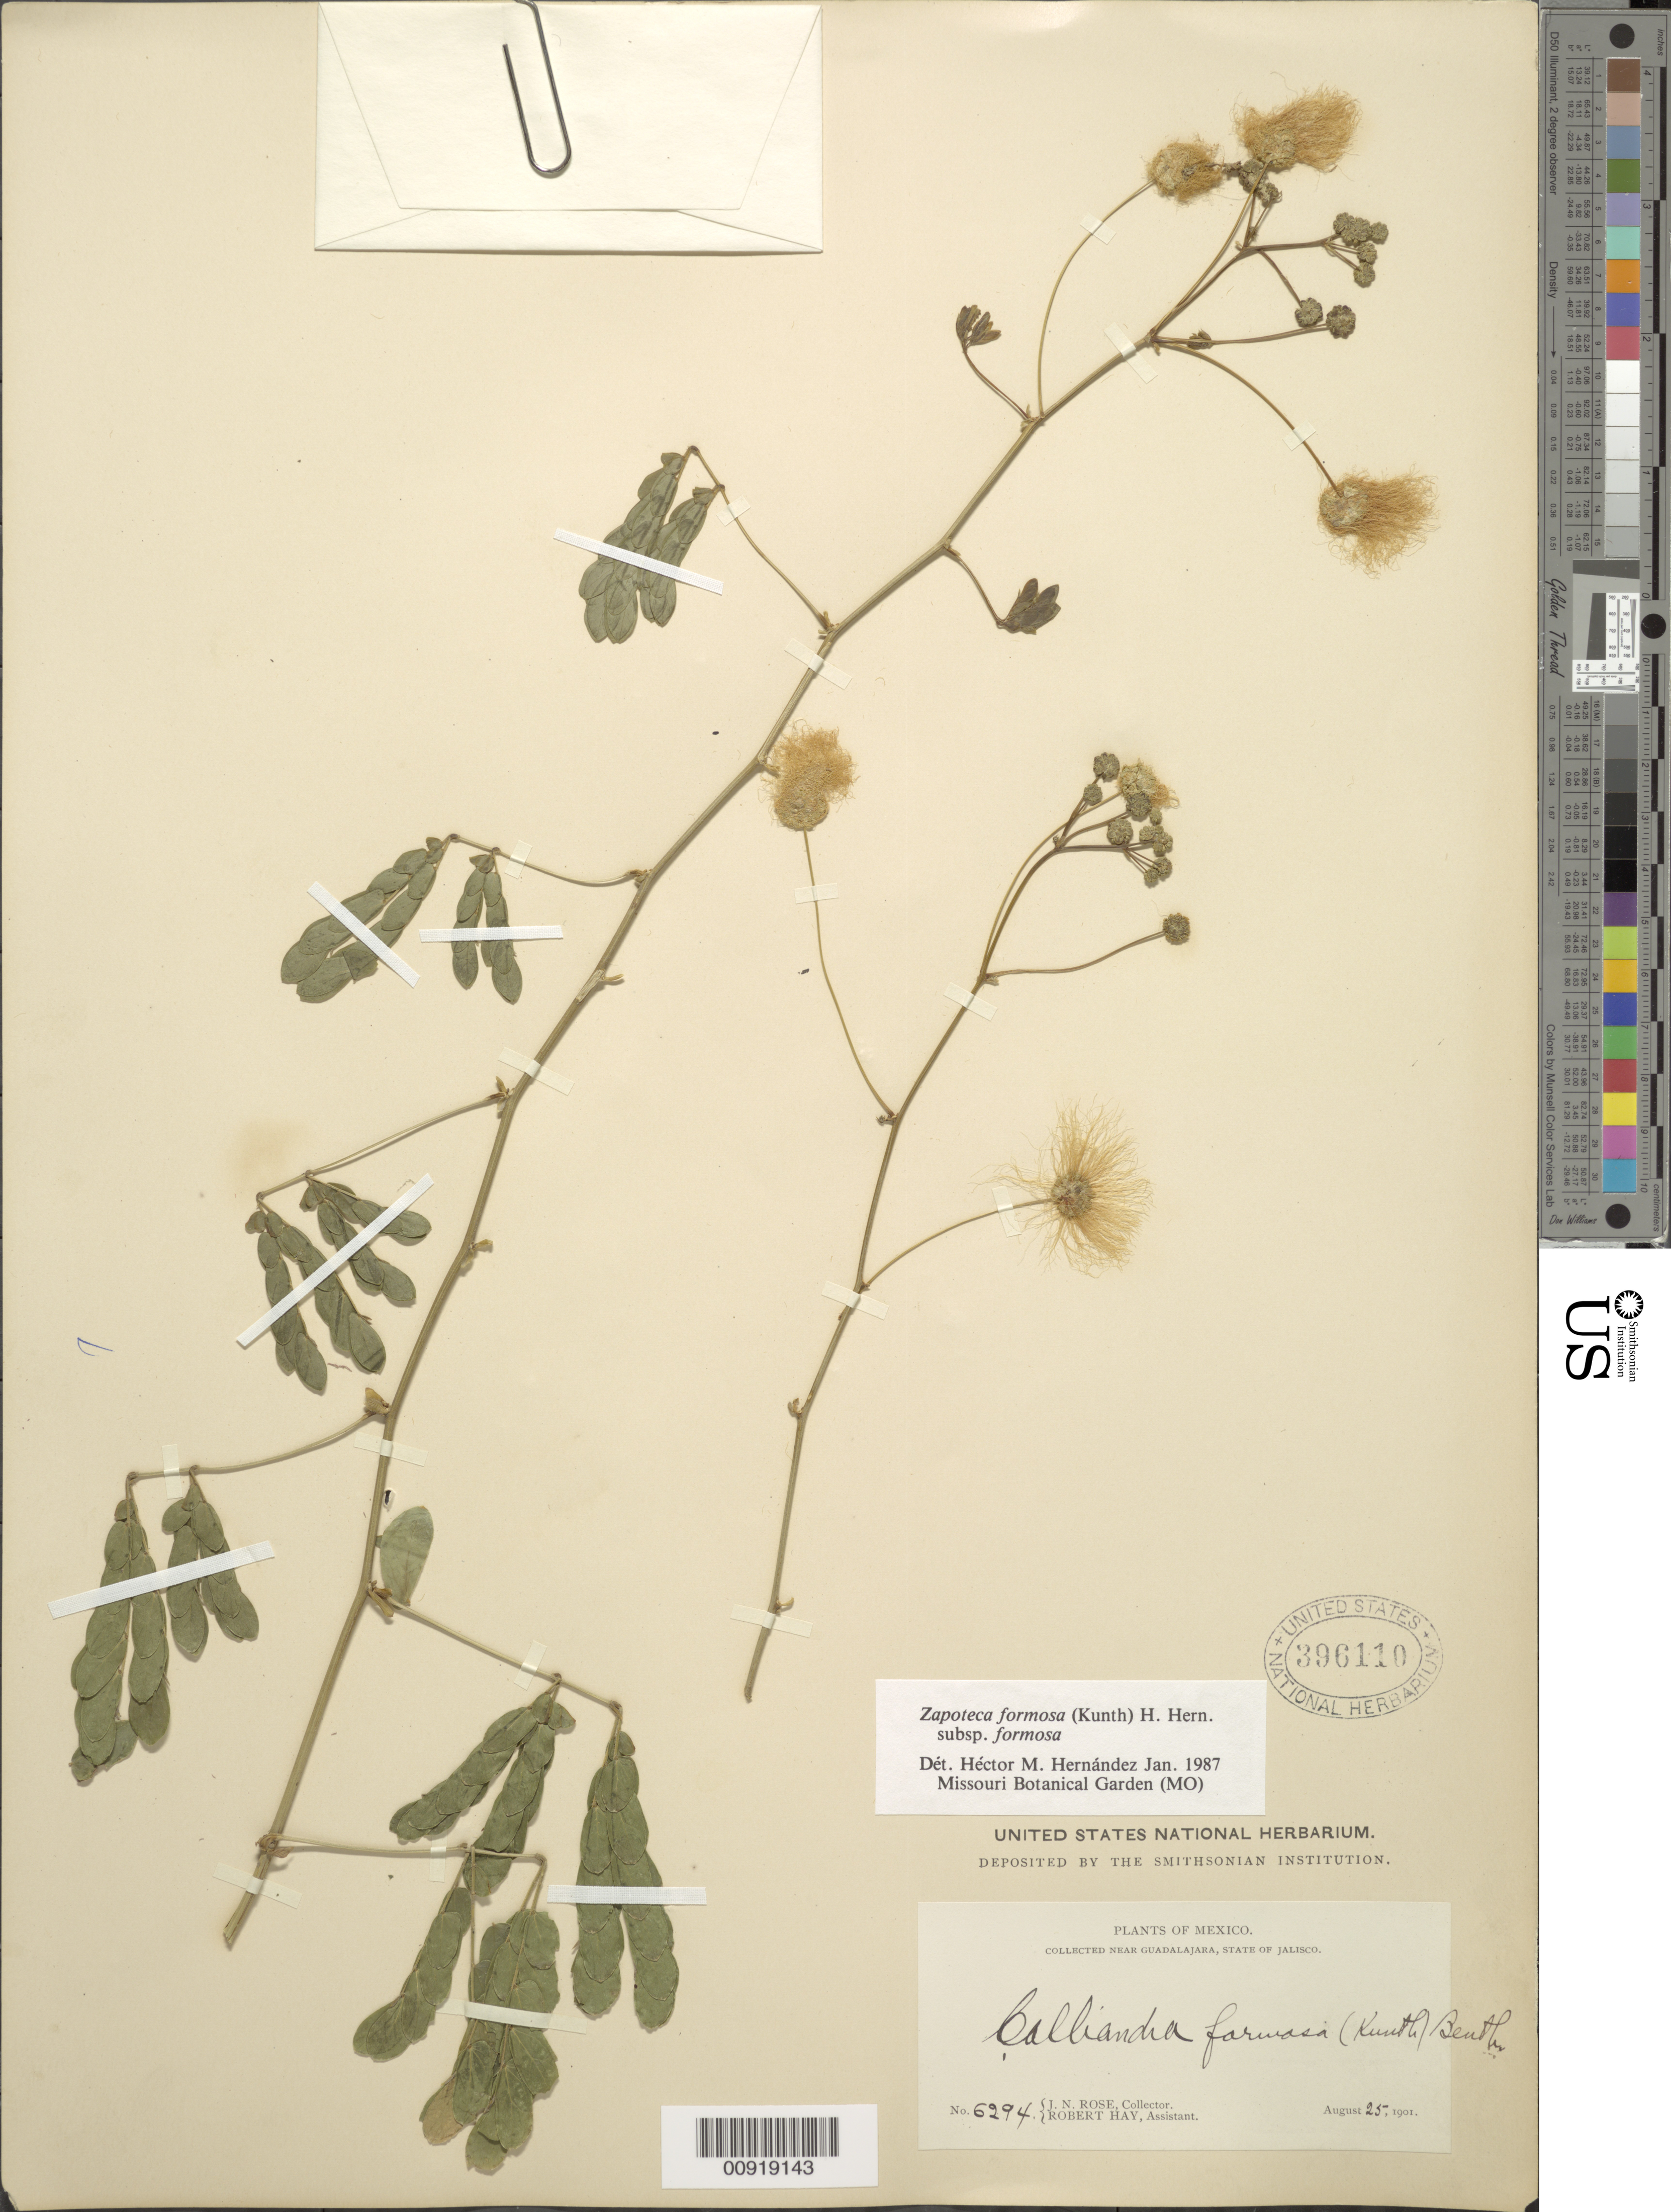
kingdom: Plantae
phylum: Tracheophyta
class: Magnoliopsida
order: Fabales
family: Fabaceae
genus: Zapoteca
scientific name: Zapoteca formosa subsp. formosa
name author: (Kunth) H.M. Hern.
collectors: J. N. Rose & R. Hay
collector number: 6294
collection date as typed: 25 Aug 1901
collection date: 1901-08-25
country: Mexico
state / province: Jalisco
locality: Near Guadalajara, State of Jalisco.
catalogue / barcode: US 396110